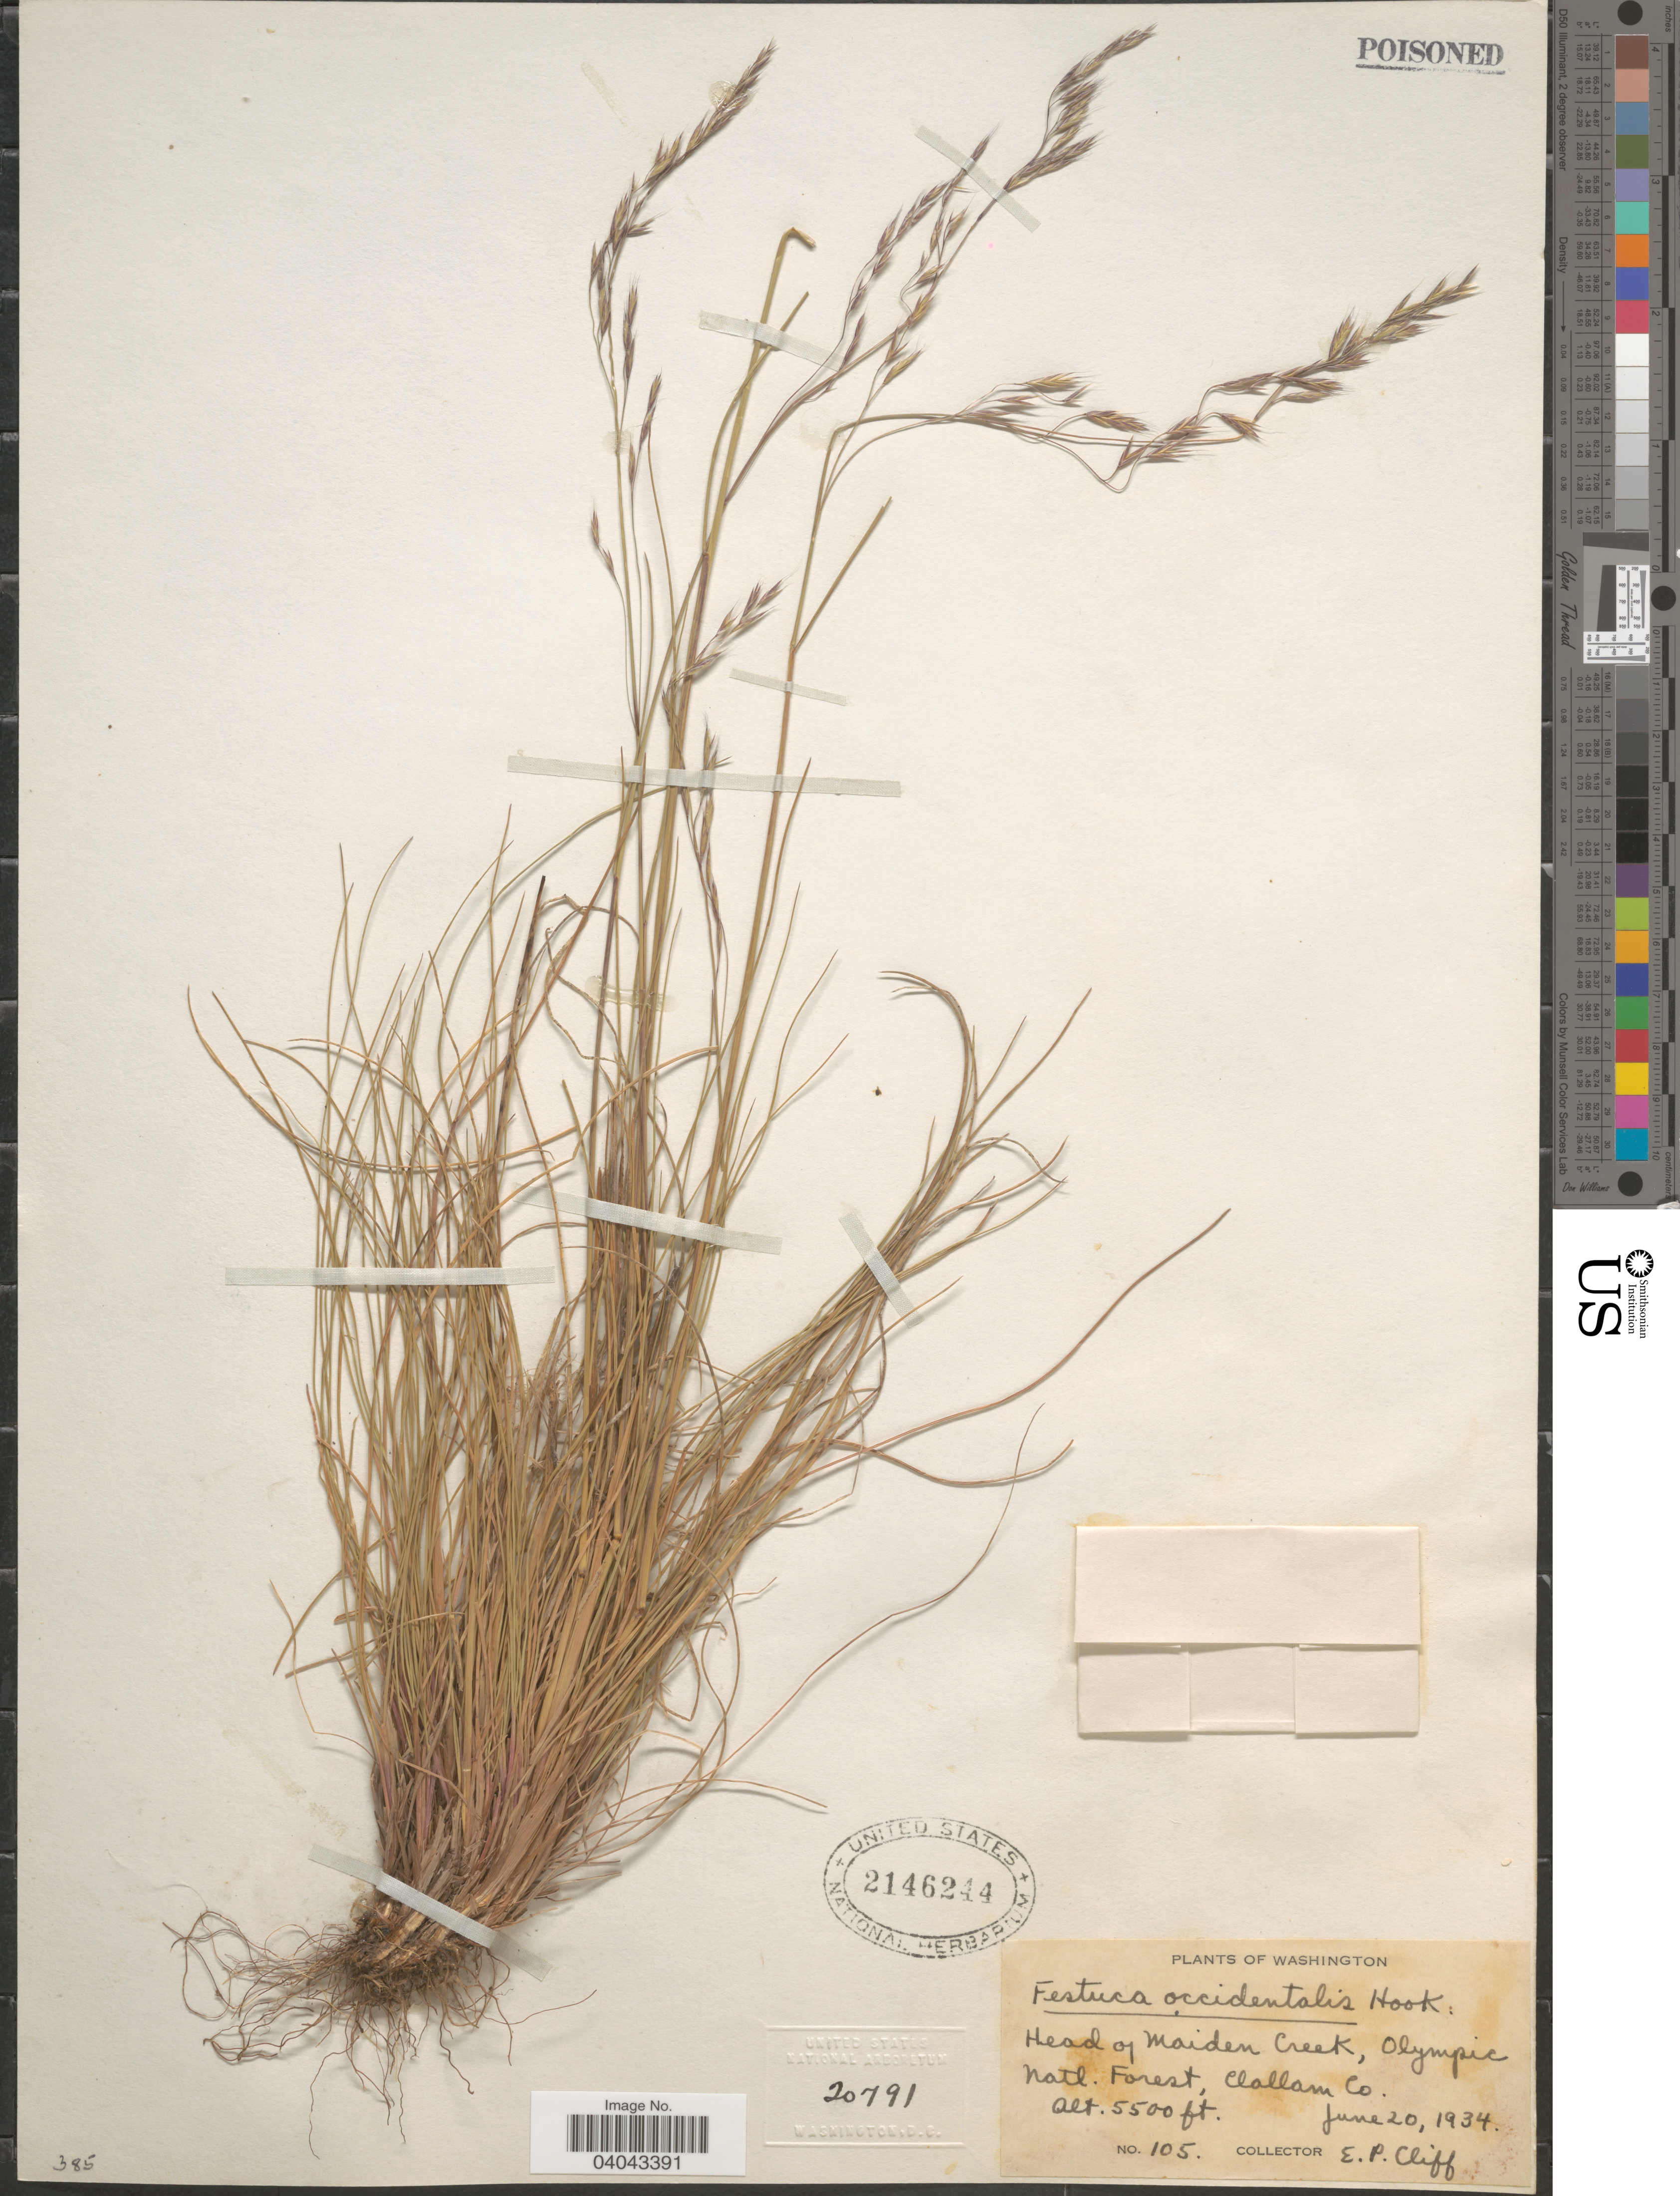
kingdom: Plantae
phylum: Tracheophyta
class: Liliopsida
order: Poales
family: Poaceae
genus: Festuca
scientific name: Festuca occidentalis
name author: Hook.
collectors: E. Cliff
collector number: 105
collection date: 1934-06-20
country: United States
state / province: Washington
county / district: Clallam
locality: Head of Maiden Creek, Olympic Natl. Forest, Clallam Co.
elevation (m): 1676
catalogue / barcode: US 2146244